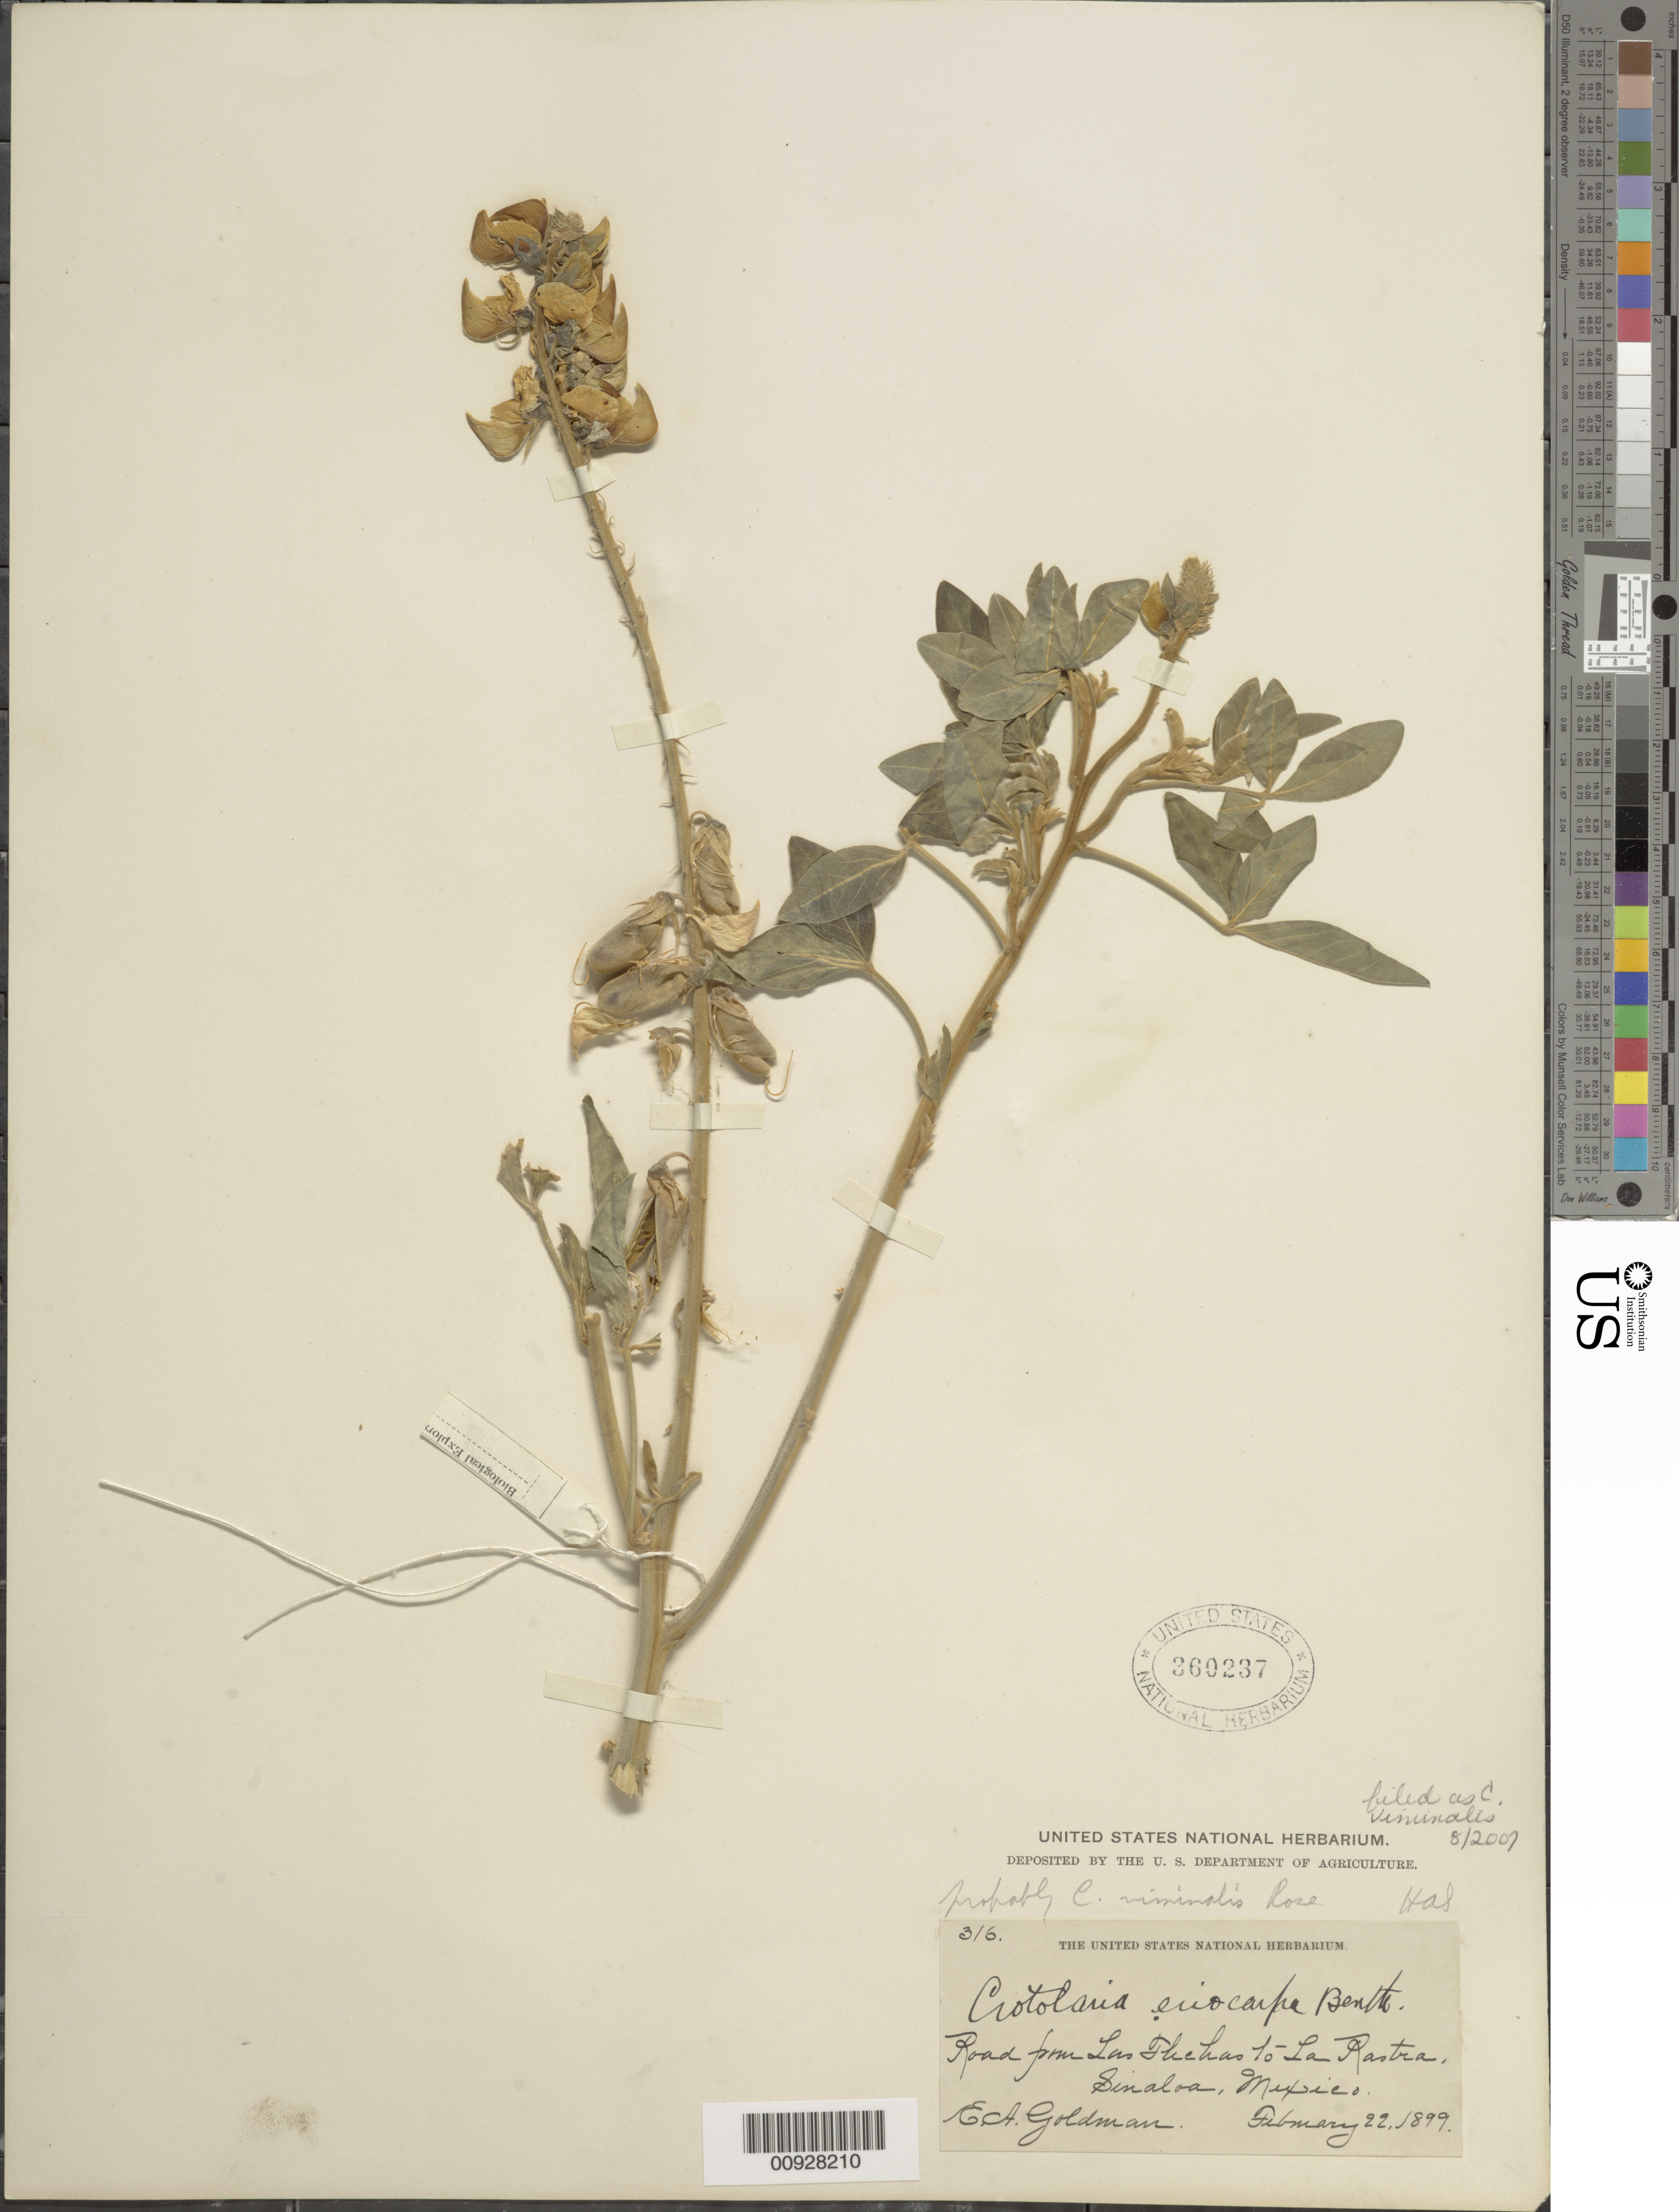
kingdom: Plantae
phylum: Tracheophyta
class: Magnoliopsida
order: Fabales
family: Fabaceae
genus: Crotalaria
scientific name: Crotalaria viminalis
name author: Rose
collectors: E. A. Goldman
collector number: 316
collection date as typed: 22 Feb 1899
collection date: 1899-02-22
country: Mexico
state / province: Sinaloa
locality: Road from Las Flechas to La Rastra.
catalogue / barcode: US 360237